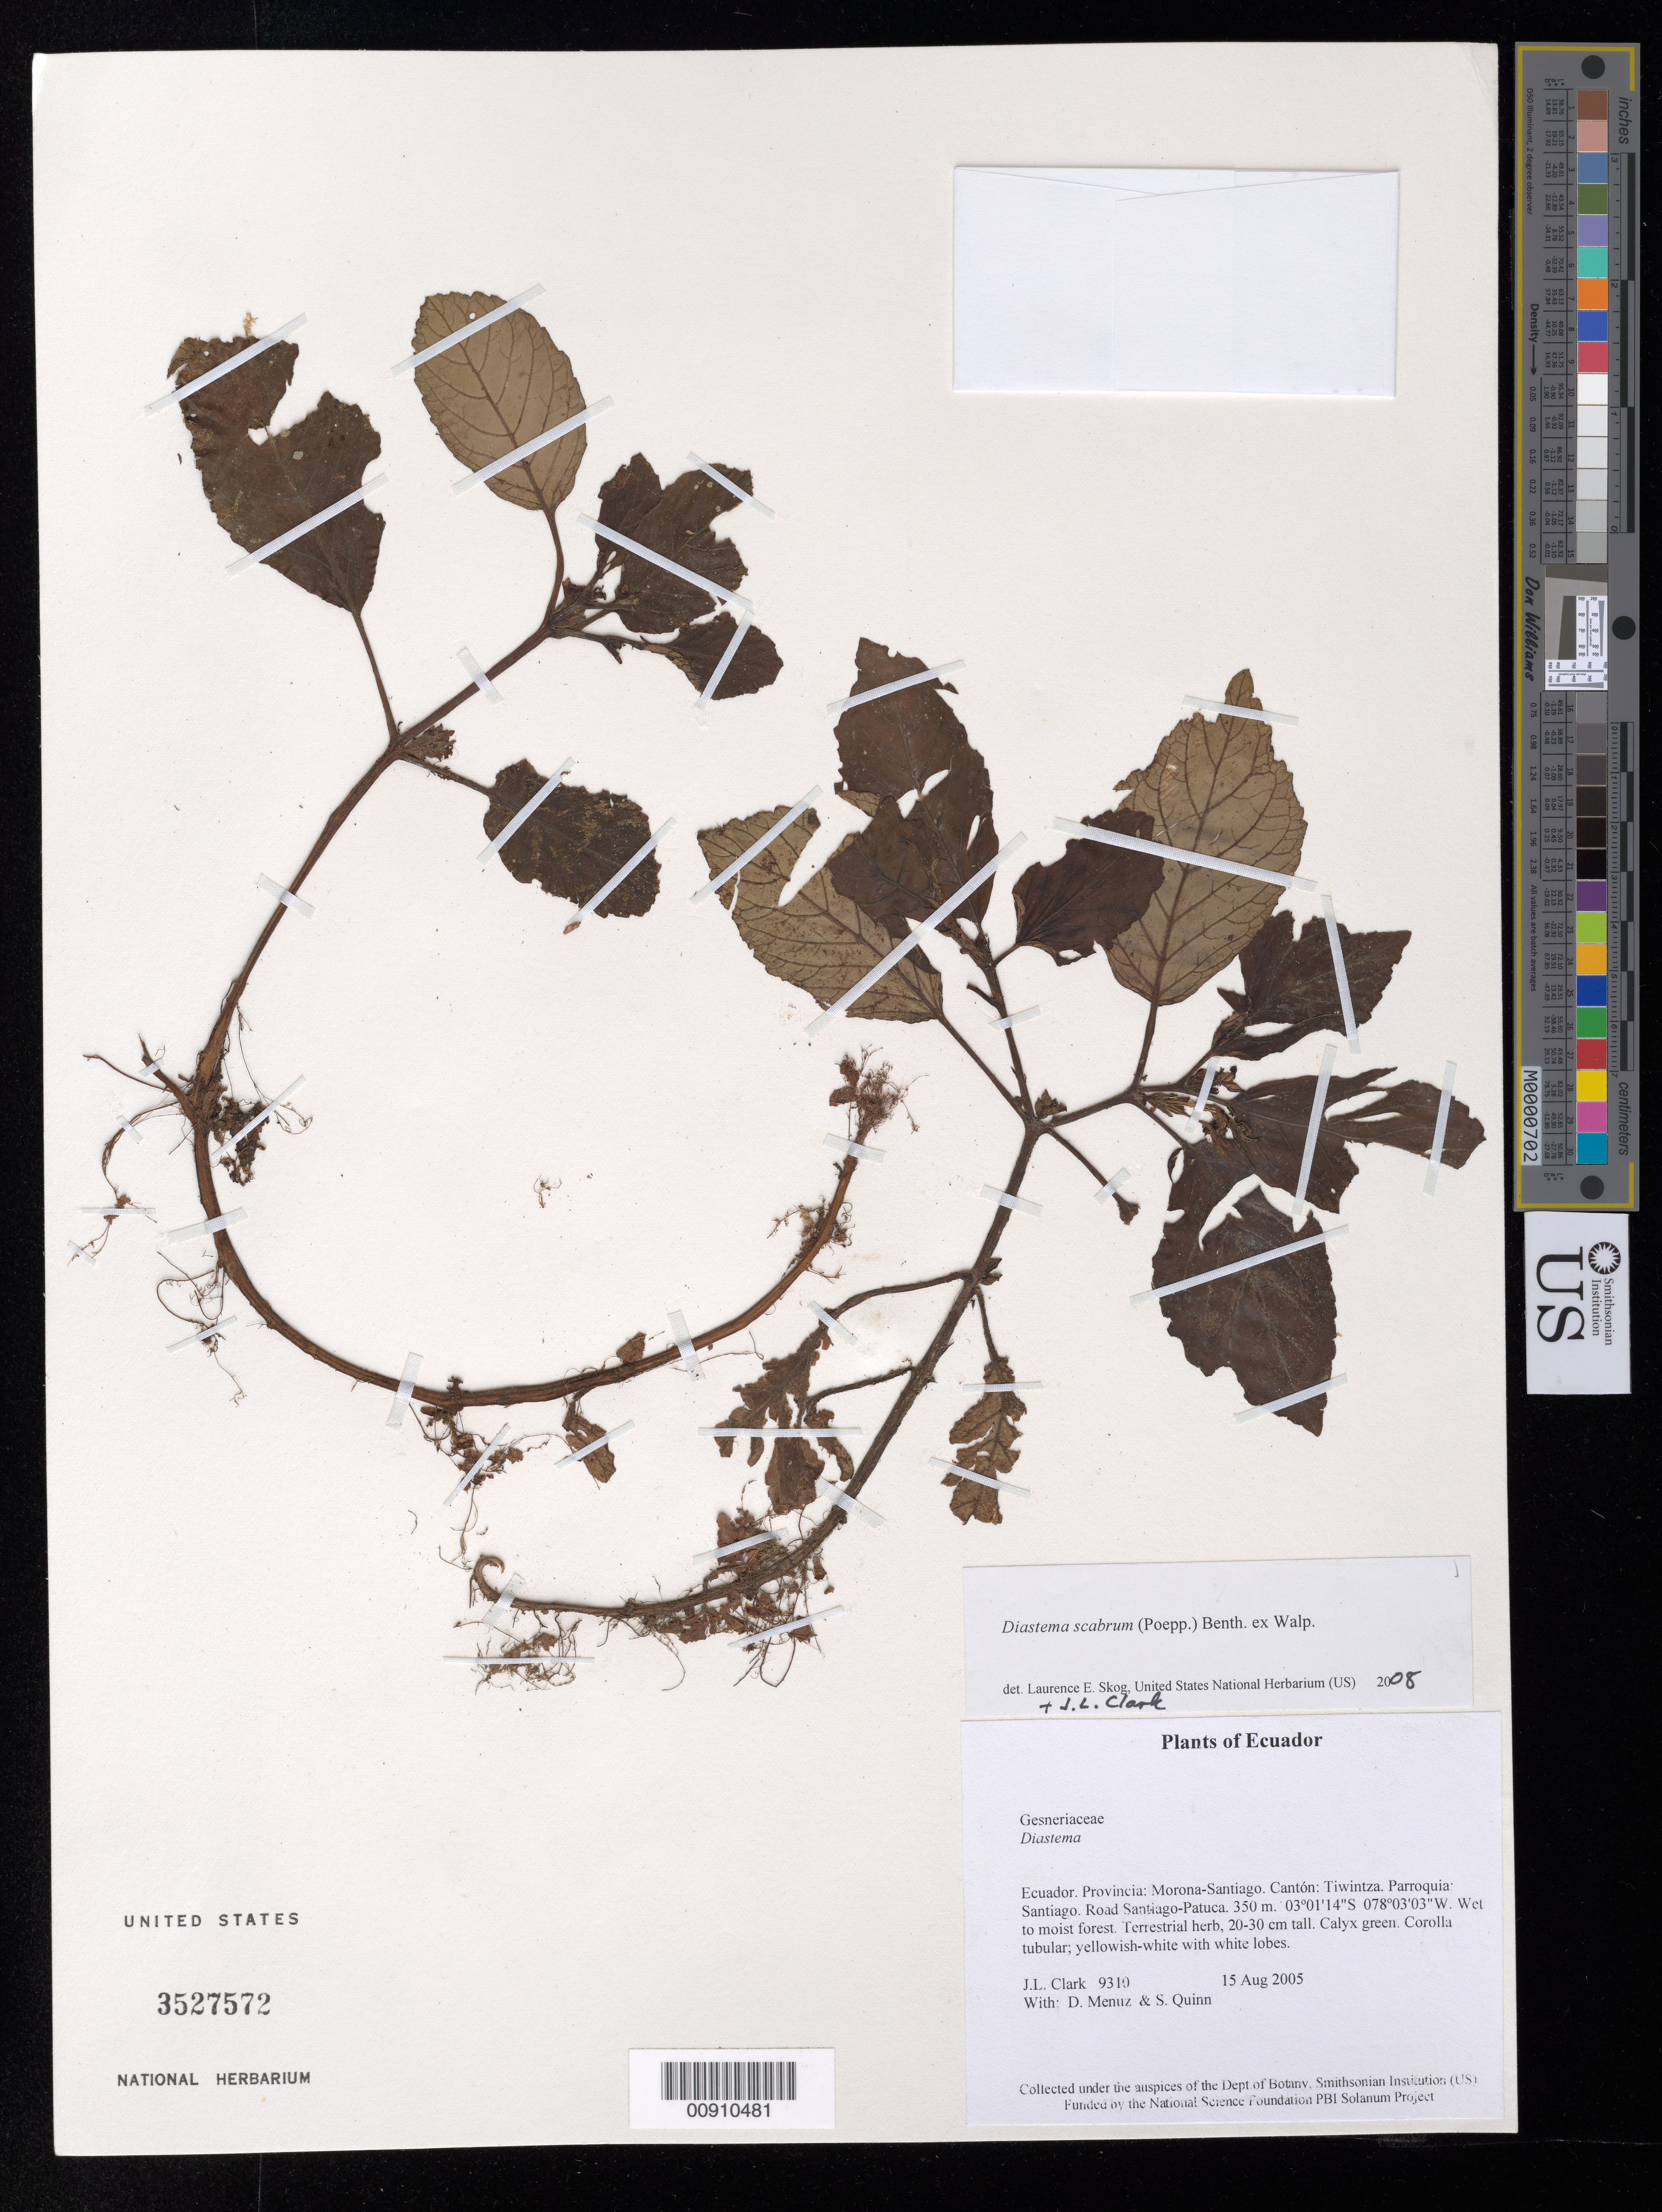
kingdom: Plantae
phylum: Tracheophyta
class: Magnoliopsida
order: Lamiales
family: Gesneriaceae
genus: Diastema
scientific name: Diastema scabrum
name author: (Poepp.) Benth. ex Walp.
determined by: Clark, J. L.; Skog, Laurence E.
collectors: J. L. Clark, D. Menuz & S. Quinn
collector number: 9310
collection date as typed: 15 Aug 2005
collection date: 2005-08-15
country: Ecuador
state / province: Morona-Santiago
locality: Tiwintza. Parroquia: Santiago. Road Santiago-Patuca.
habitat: Wet to moist forest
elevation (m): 350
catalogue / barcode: US 3527572